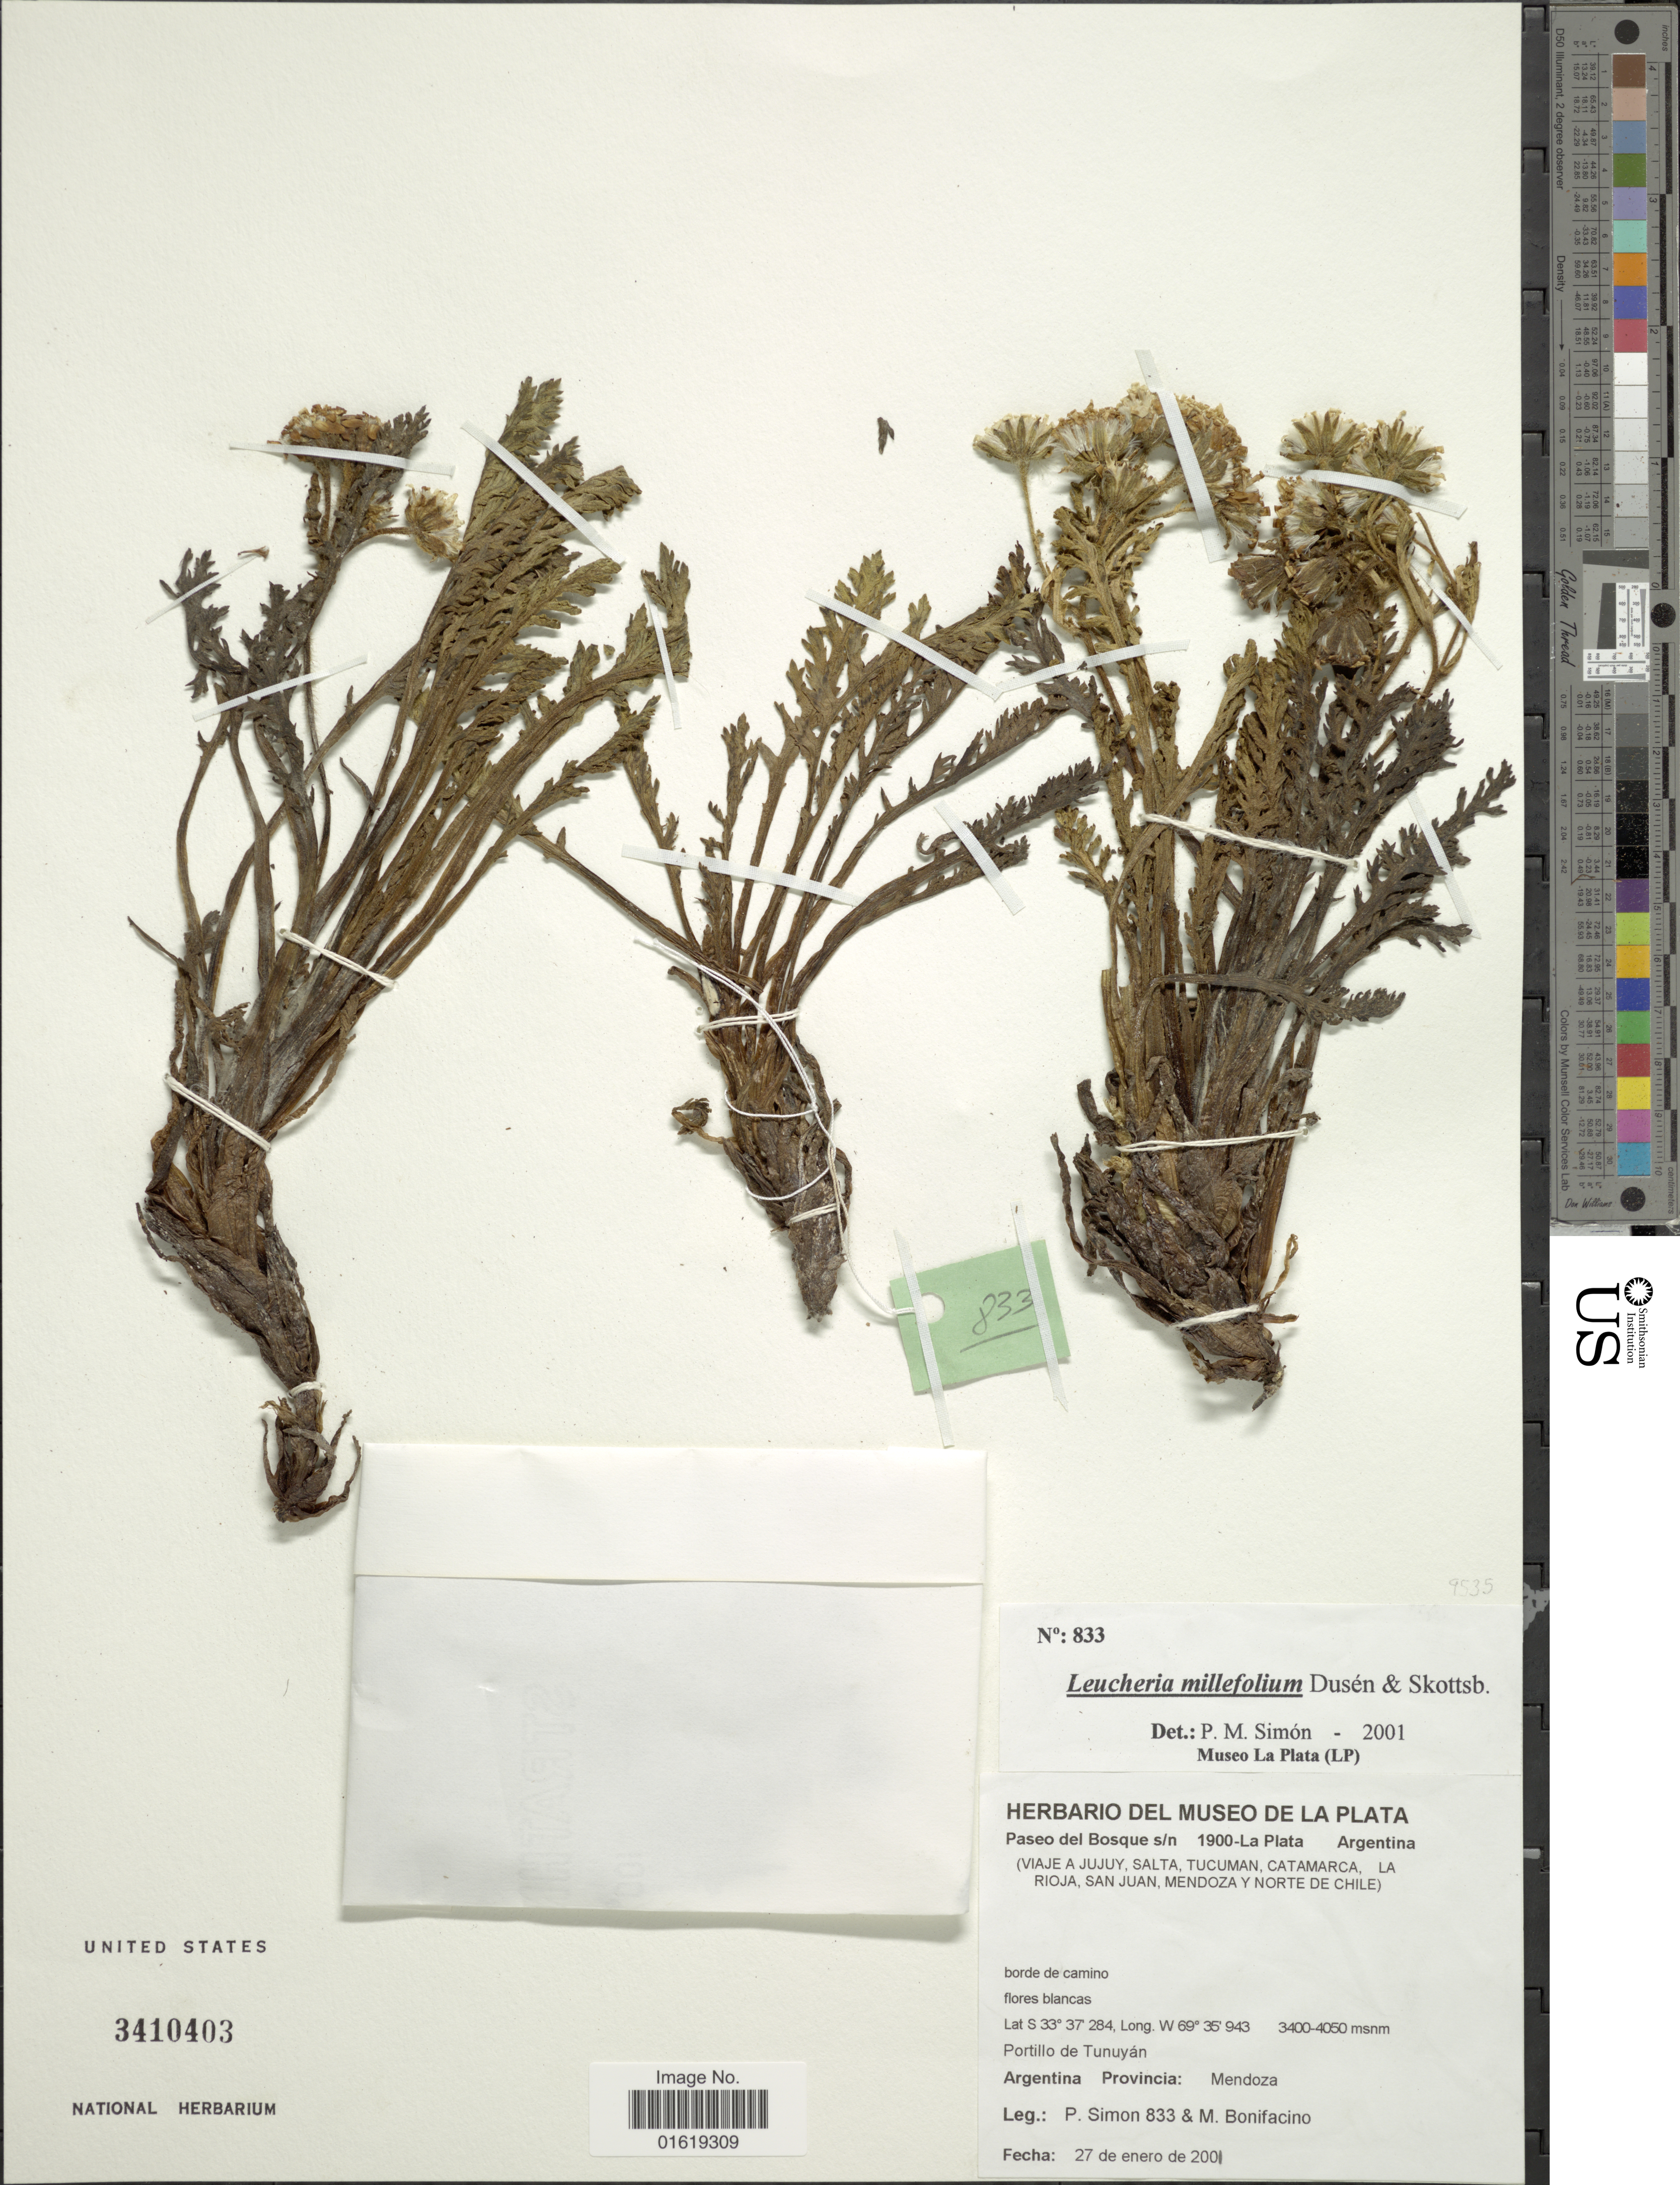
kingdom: Plantae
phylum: Tracheophyta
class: Magnoliopsida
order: Asterales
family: Asteraceae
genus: Leucheria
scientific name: Leucheria millefolium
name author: Dusén & Skottsb.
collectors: P. Simon & M. Bonifacino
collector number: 833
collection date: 2001-01-27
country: Argentina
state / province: Mendoza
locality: Prtillo de Tunuyán. Argentina. Provincia: Mendoza.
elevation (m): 3400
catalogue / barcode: US 3410403